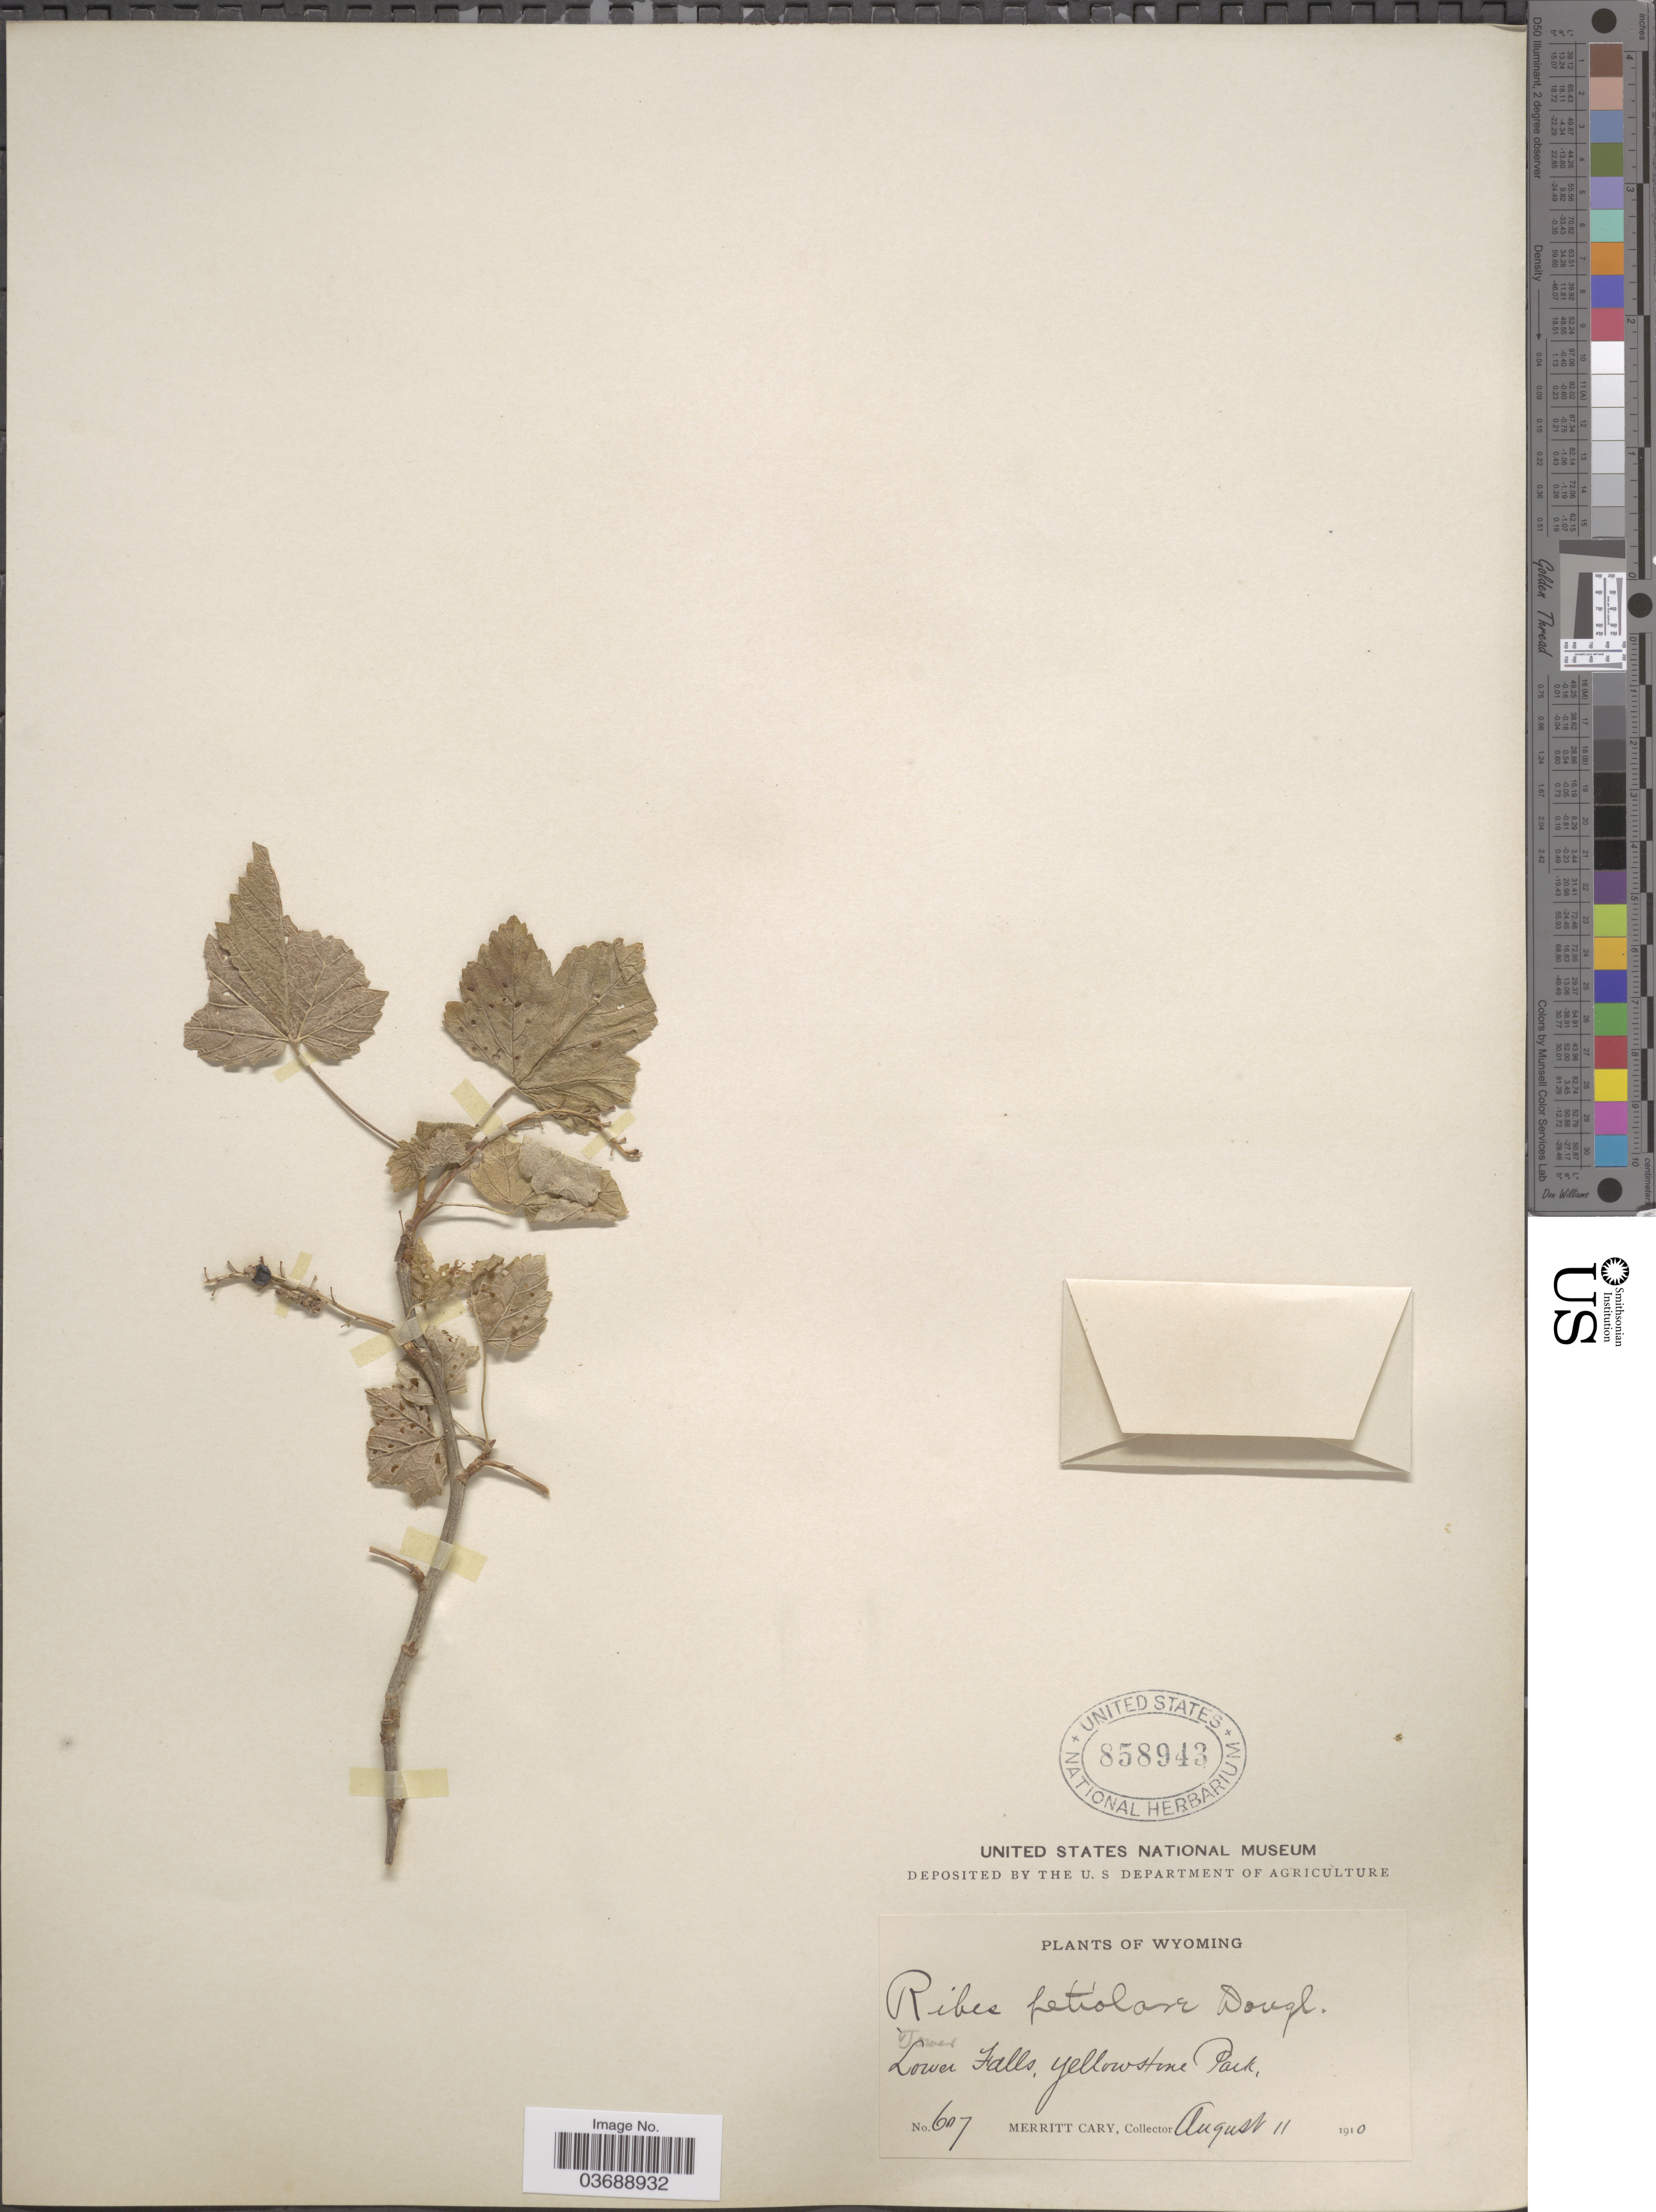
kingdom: Plantae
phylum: Tracheophyta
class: Magnoliopsida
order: Saxifragales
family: Grossulariaceae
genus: Ribes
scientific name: Ribes petiolare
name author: Douglas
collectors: M. Cary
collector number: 607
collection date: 1910-08-11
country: United States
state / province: Wyoming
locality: Tower Falls, Yellowstone Park.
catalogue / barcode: US 858943